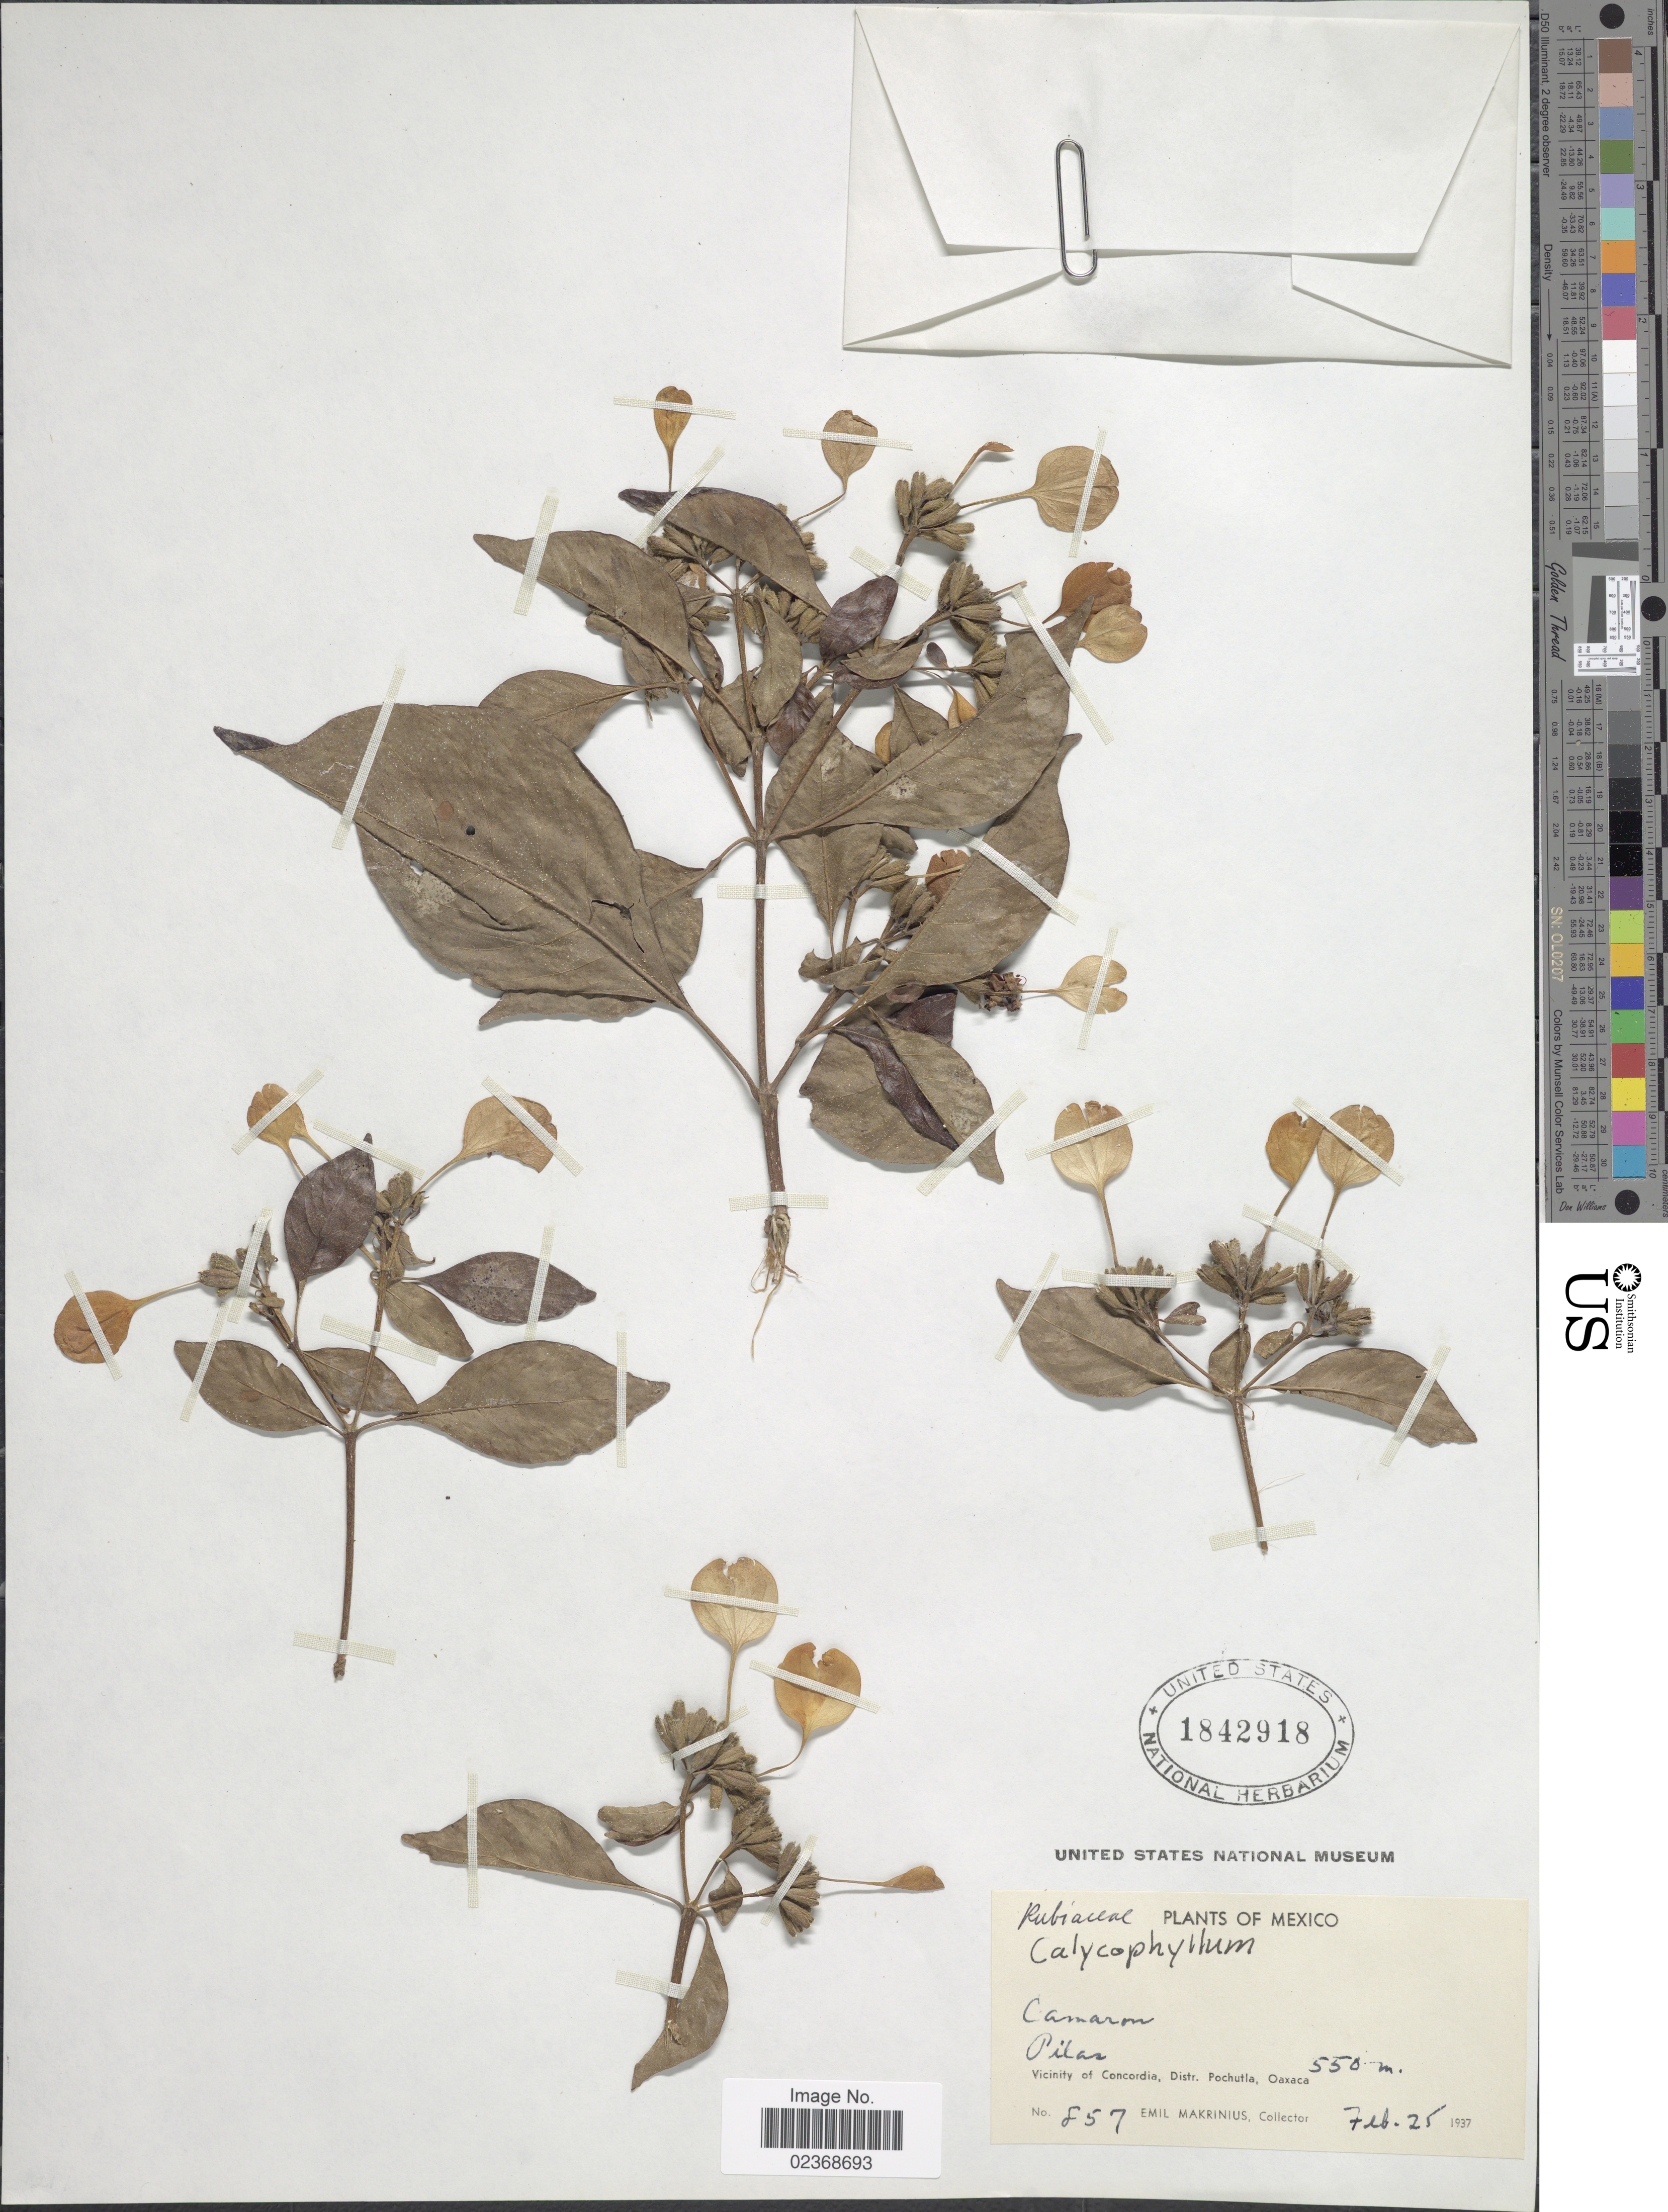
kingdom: Plantae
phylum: Tracheophyta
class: Magnoliopsida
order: Gentianales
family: Rubiaceae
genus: Calycophyllum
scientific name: Calycophyllum candidissimum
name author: (Vahl) DC.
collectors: E. Makrinius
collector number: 857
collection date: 1937-02-25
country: Mexico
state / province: Oaxaca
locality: Pilas, Vicinity of Concordia, Distr. Pochutla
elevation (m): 550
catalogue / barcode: US 1842918